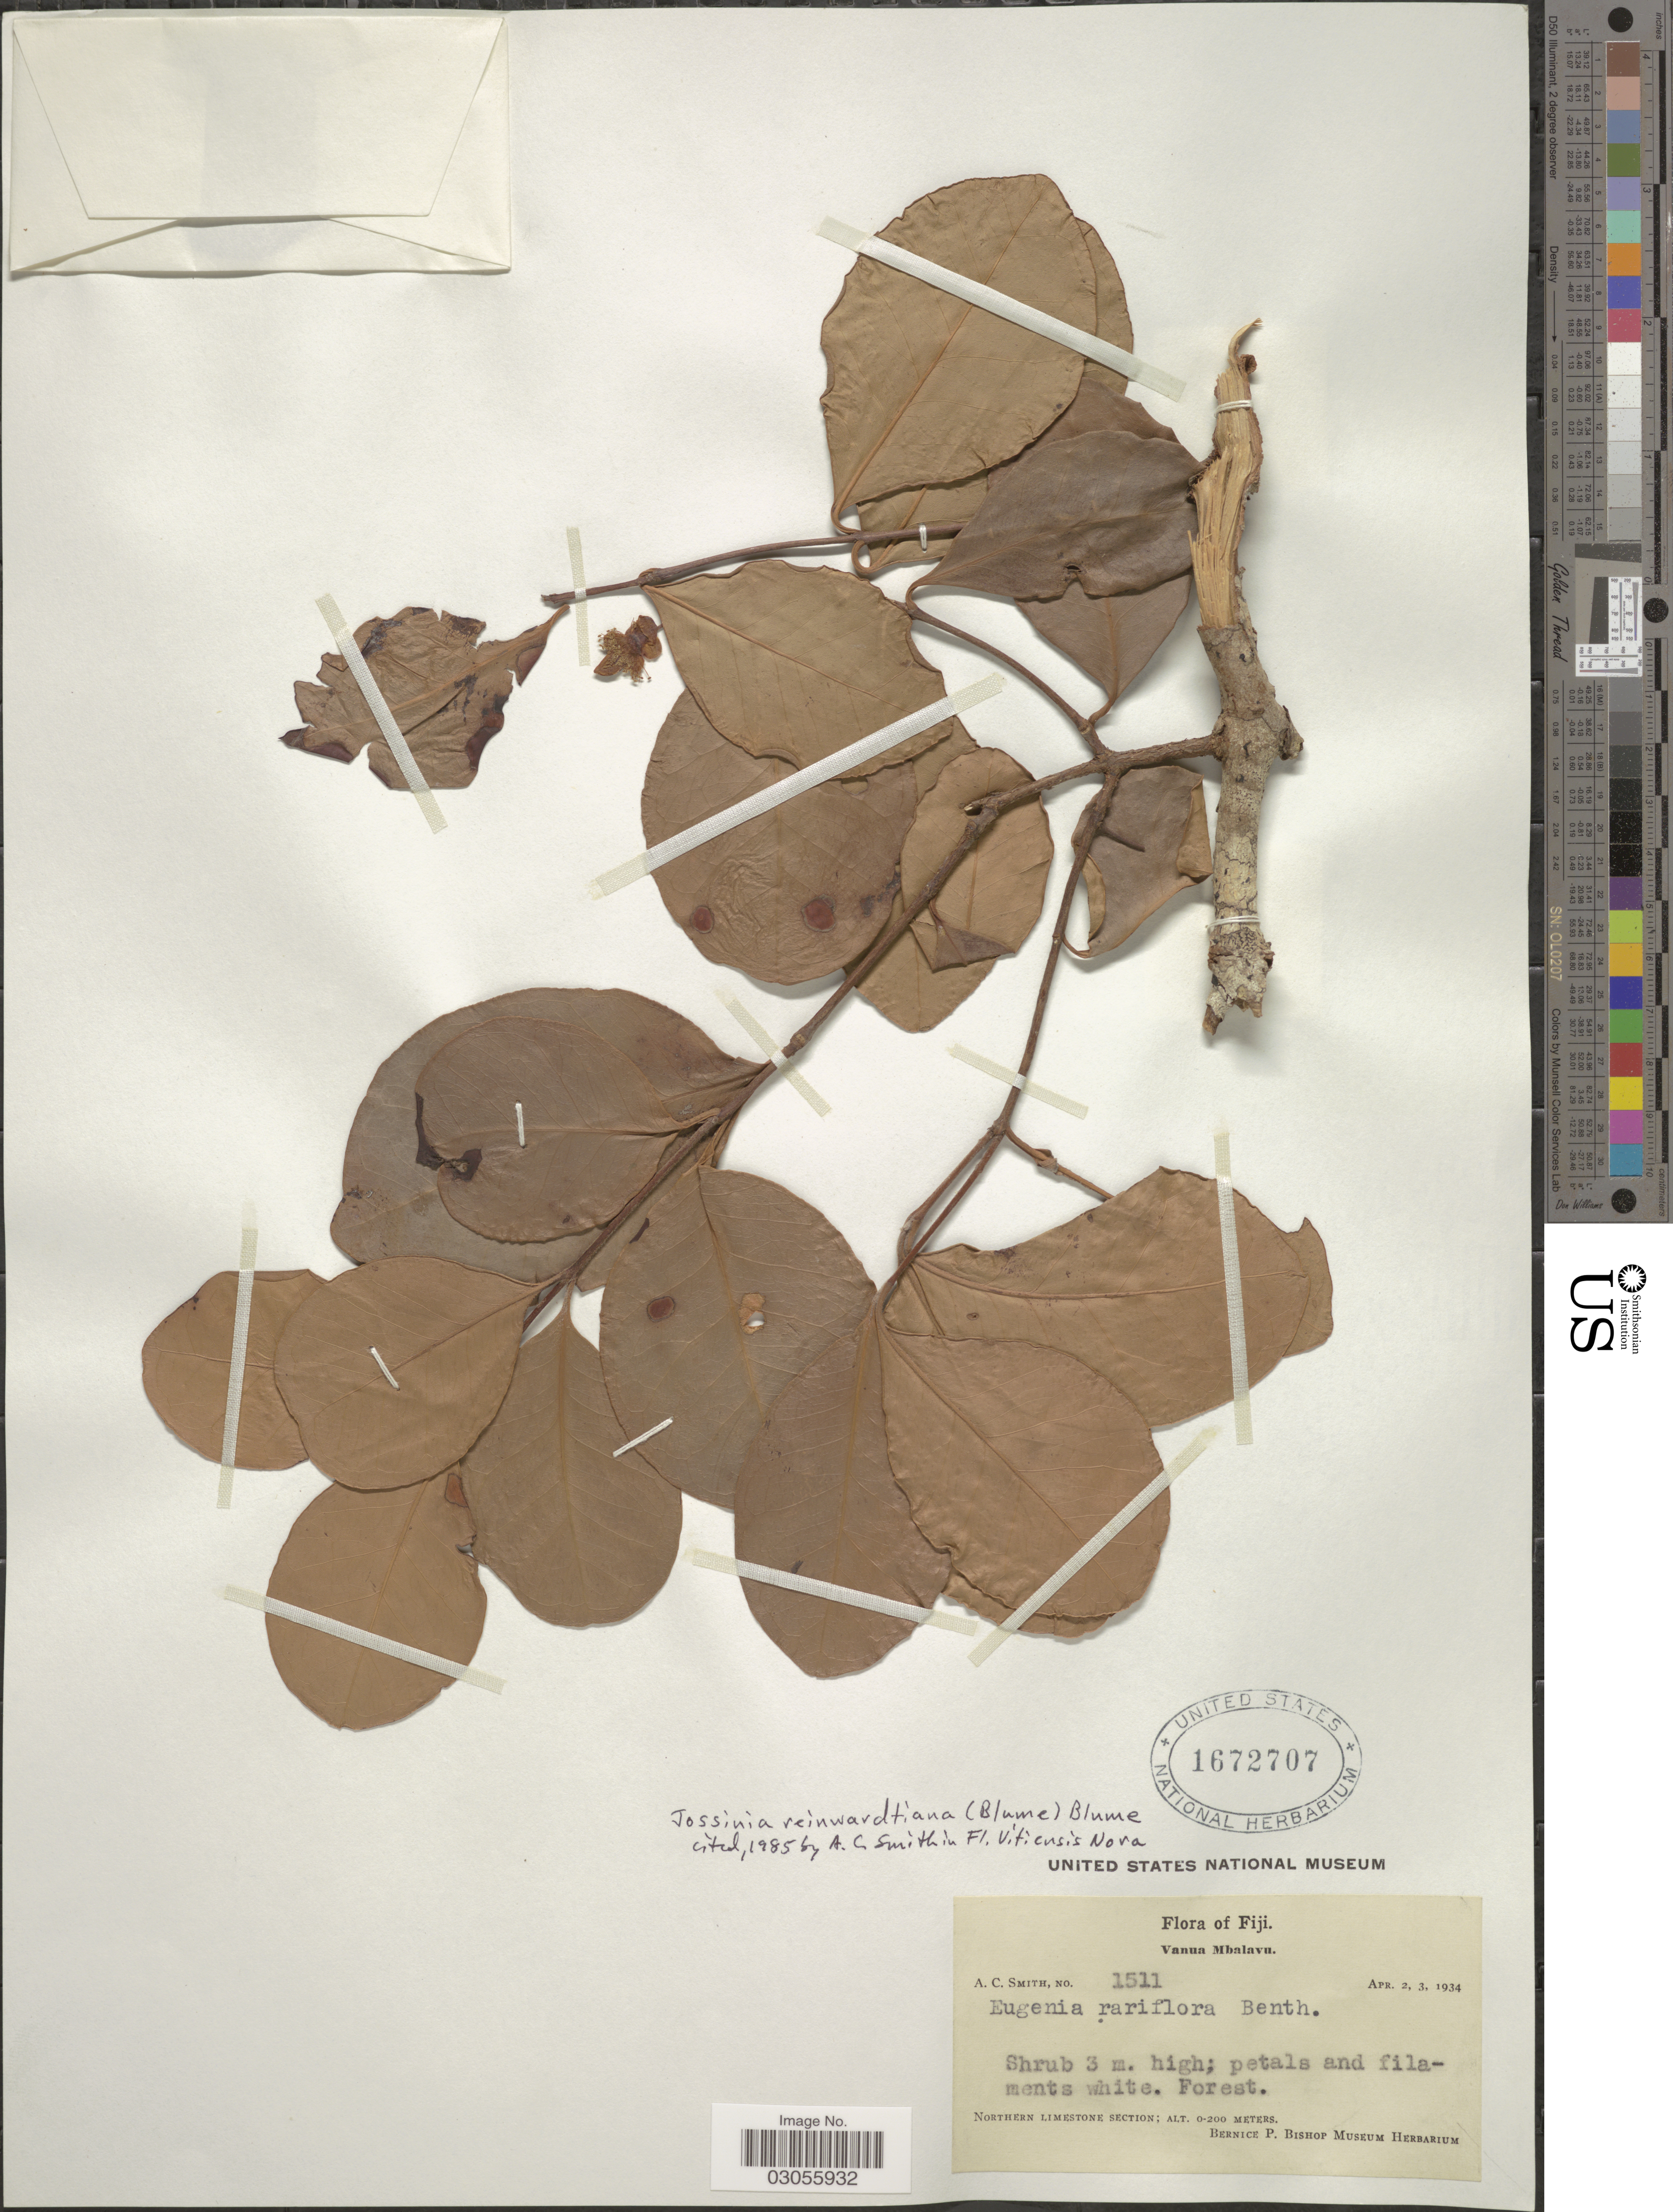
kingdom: Plantae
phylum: Tracheophyta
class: Magnoliopsida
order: Myrtales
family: Myrtaceae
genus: Eugenia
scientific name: Eugenia reinwardtiana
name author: (Blume) DC.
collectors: A. C. Smith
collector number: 1511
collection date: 1934-04-02/1934-04-03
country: Fiji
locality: Vanua Mbalavu. Northern Limestone Section.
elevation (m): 0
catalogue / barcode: US 1672707